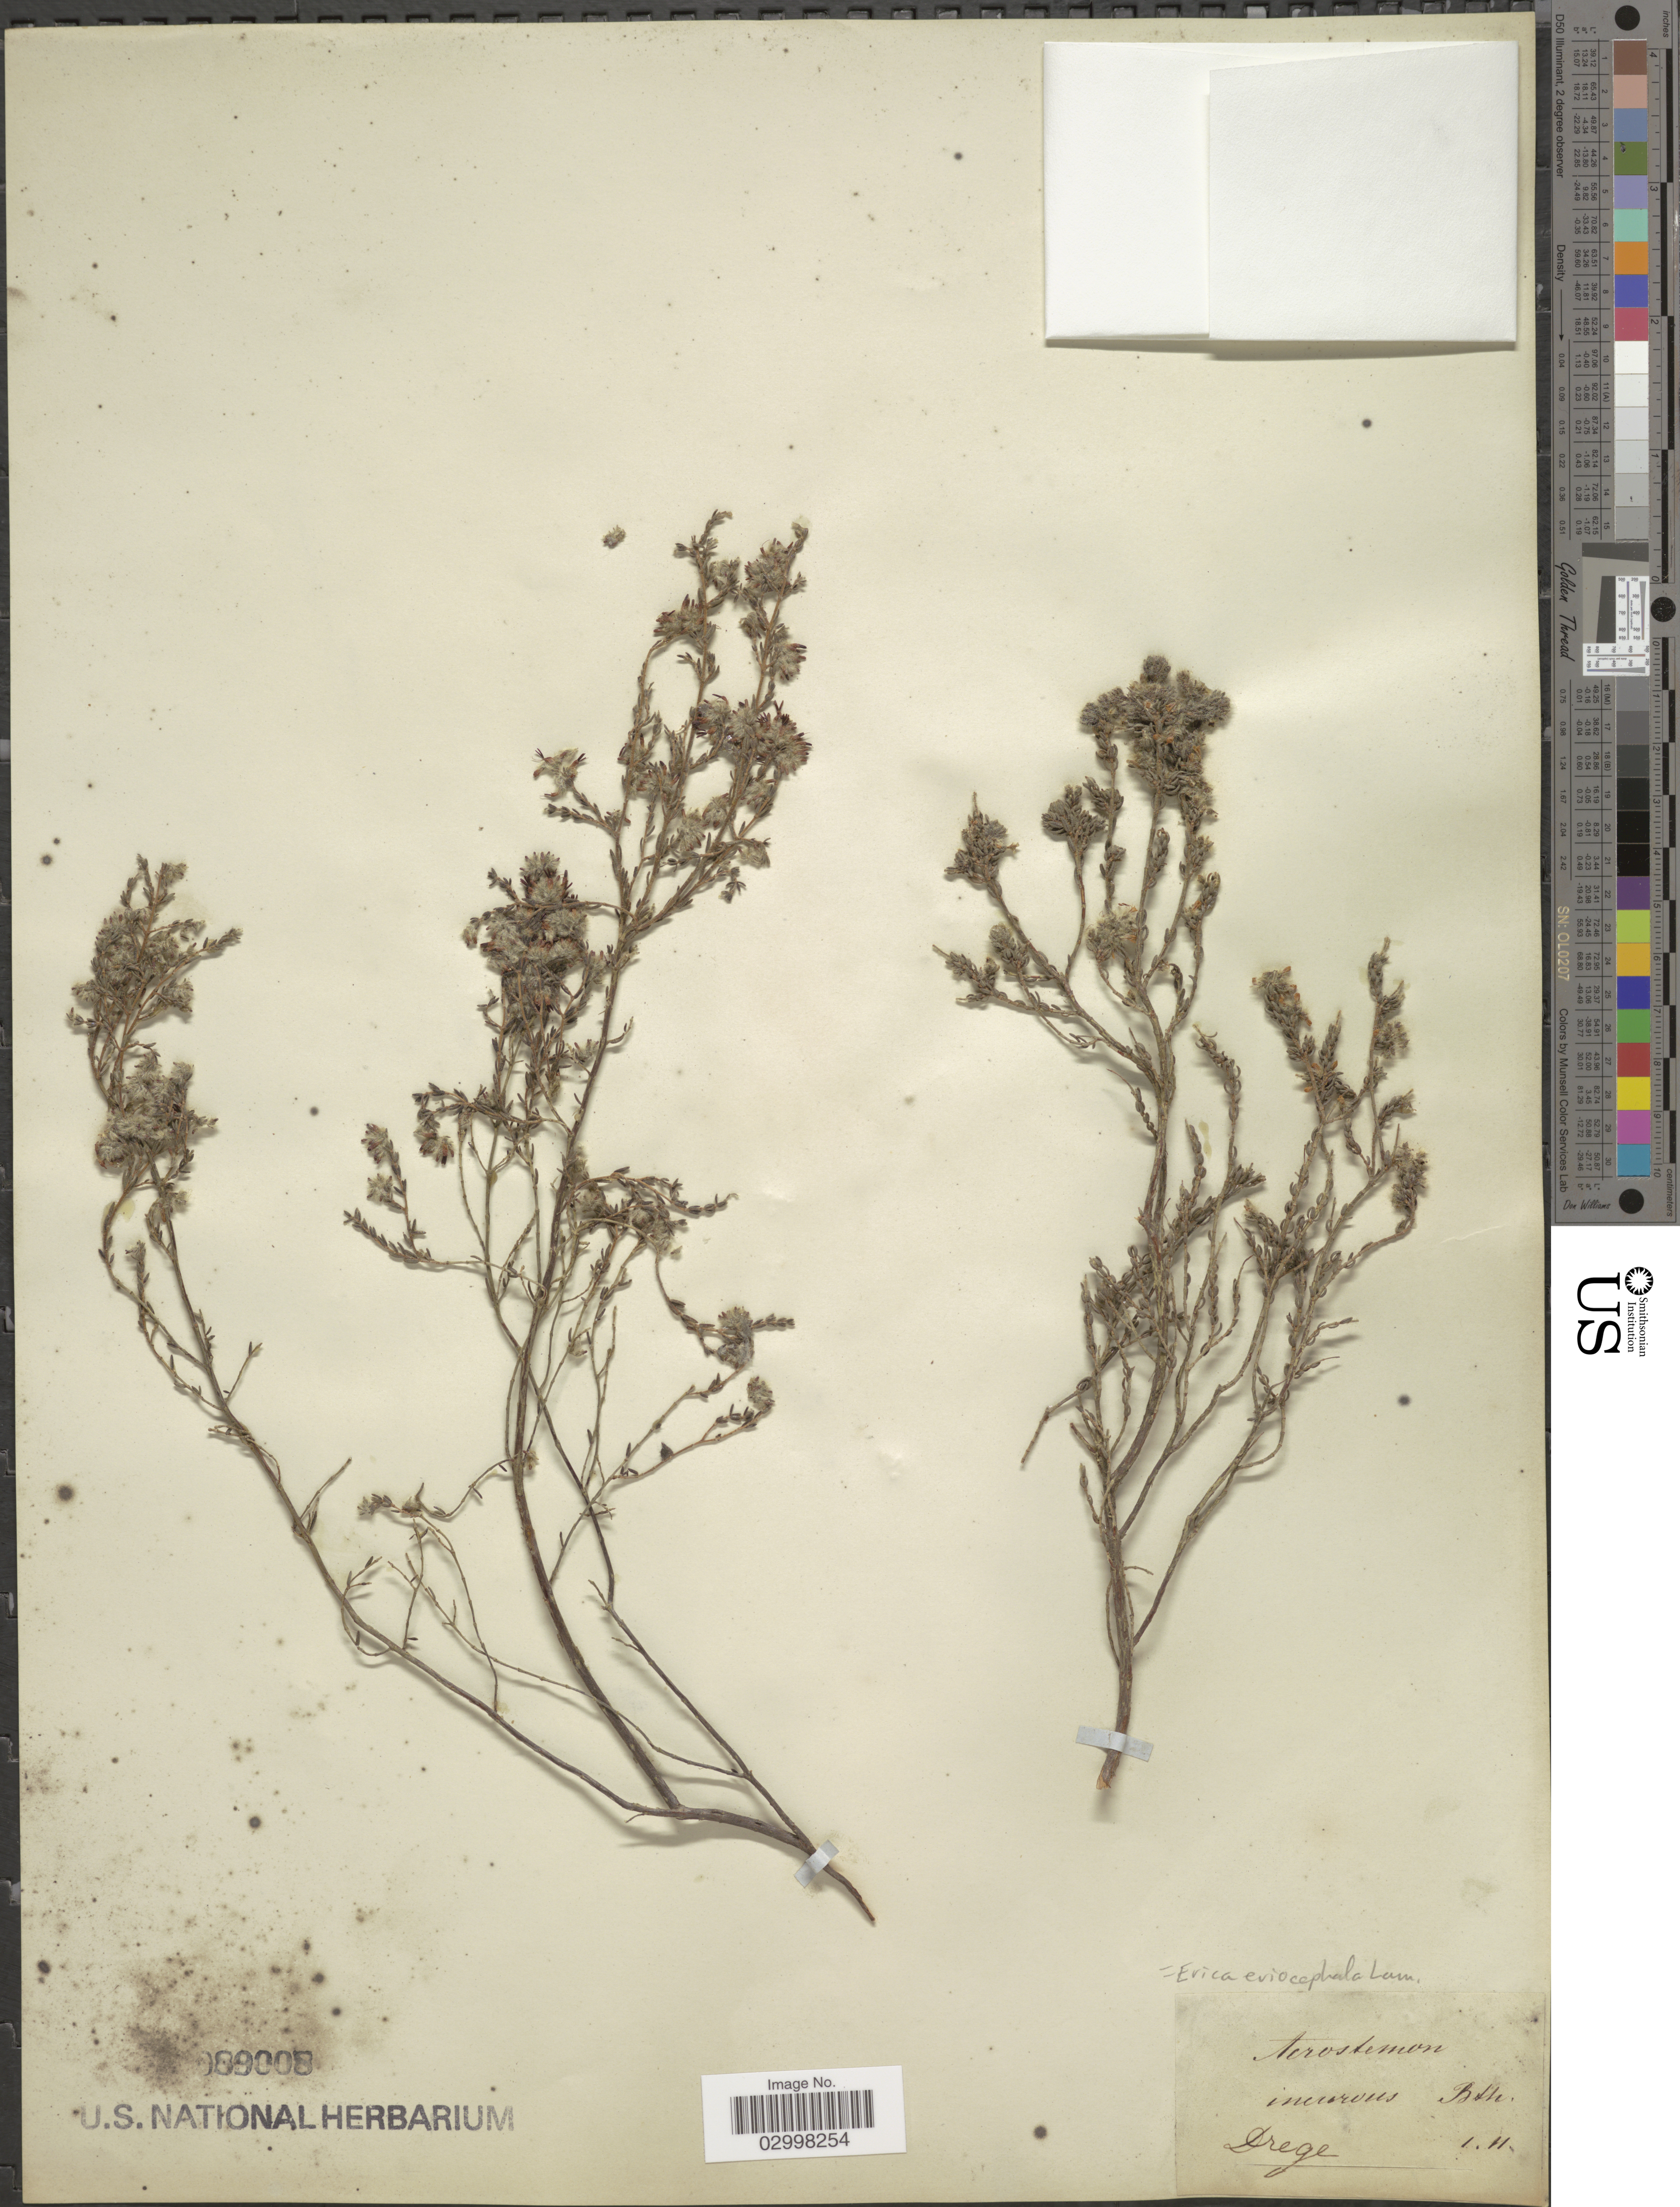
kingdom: Plantae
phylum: Tracheophyta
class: Magnoliopsida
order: Ericales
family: Ericaceae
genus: Erica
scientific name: Erica eriocephala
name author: Lam.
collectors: Drege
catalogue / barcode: US 89008